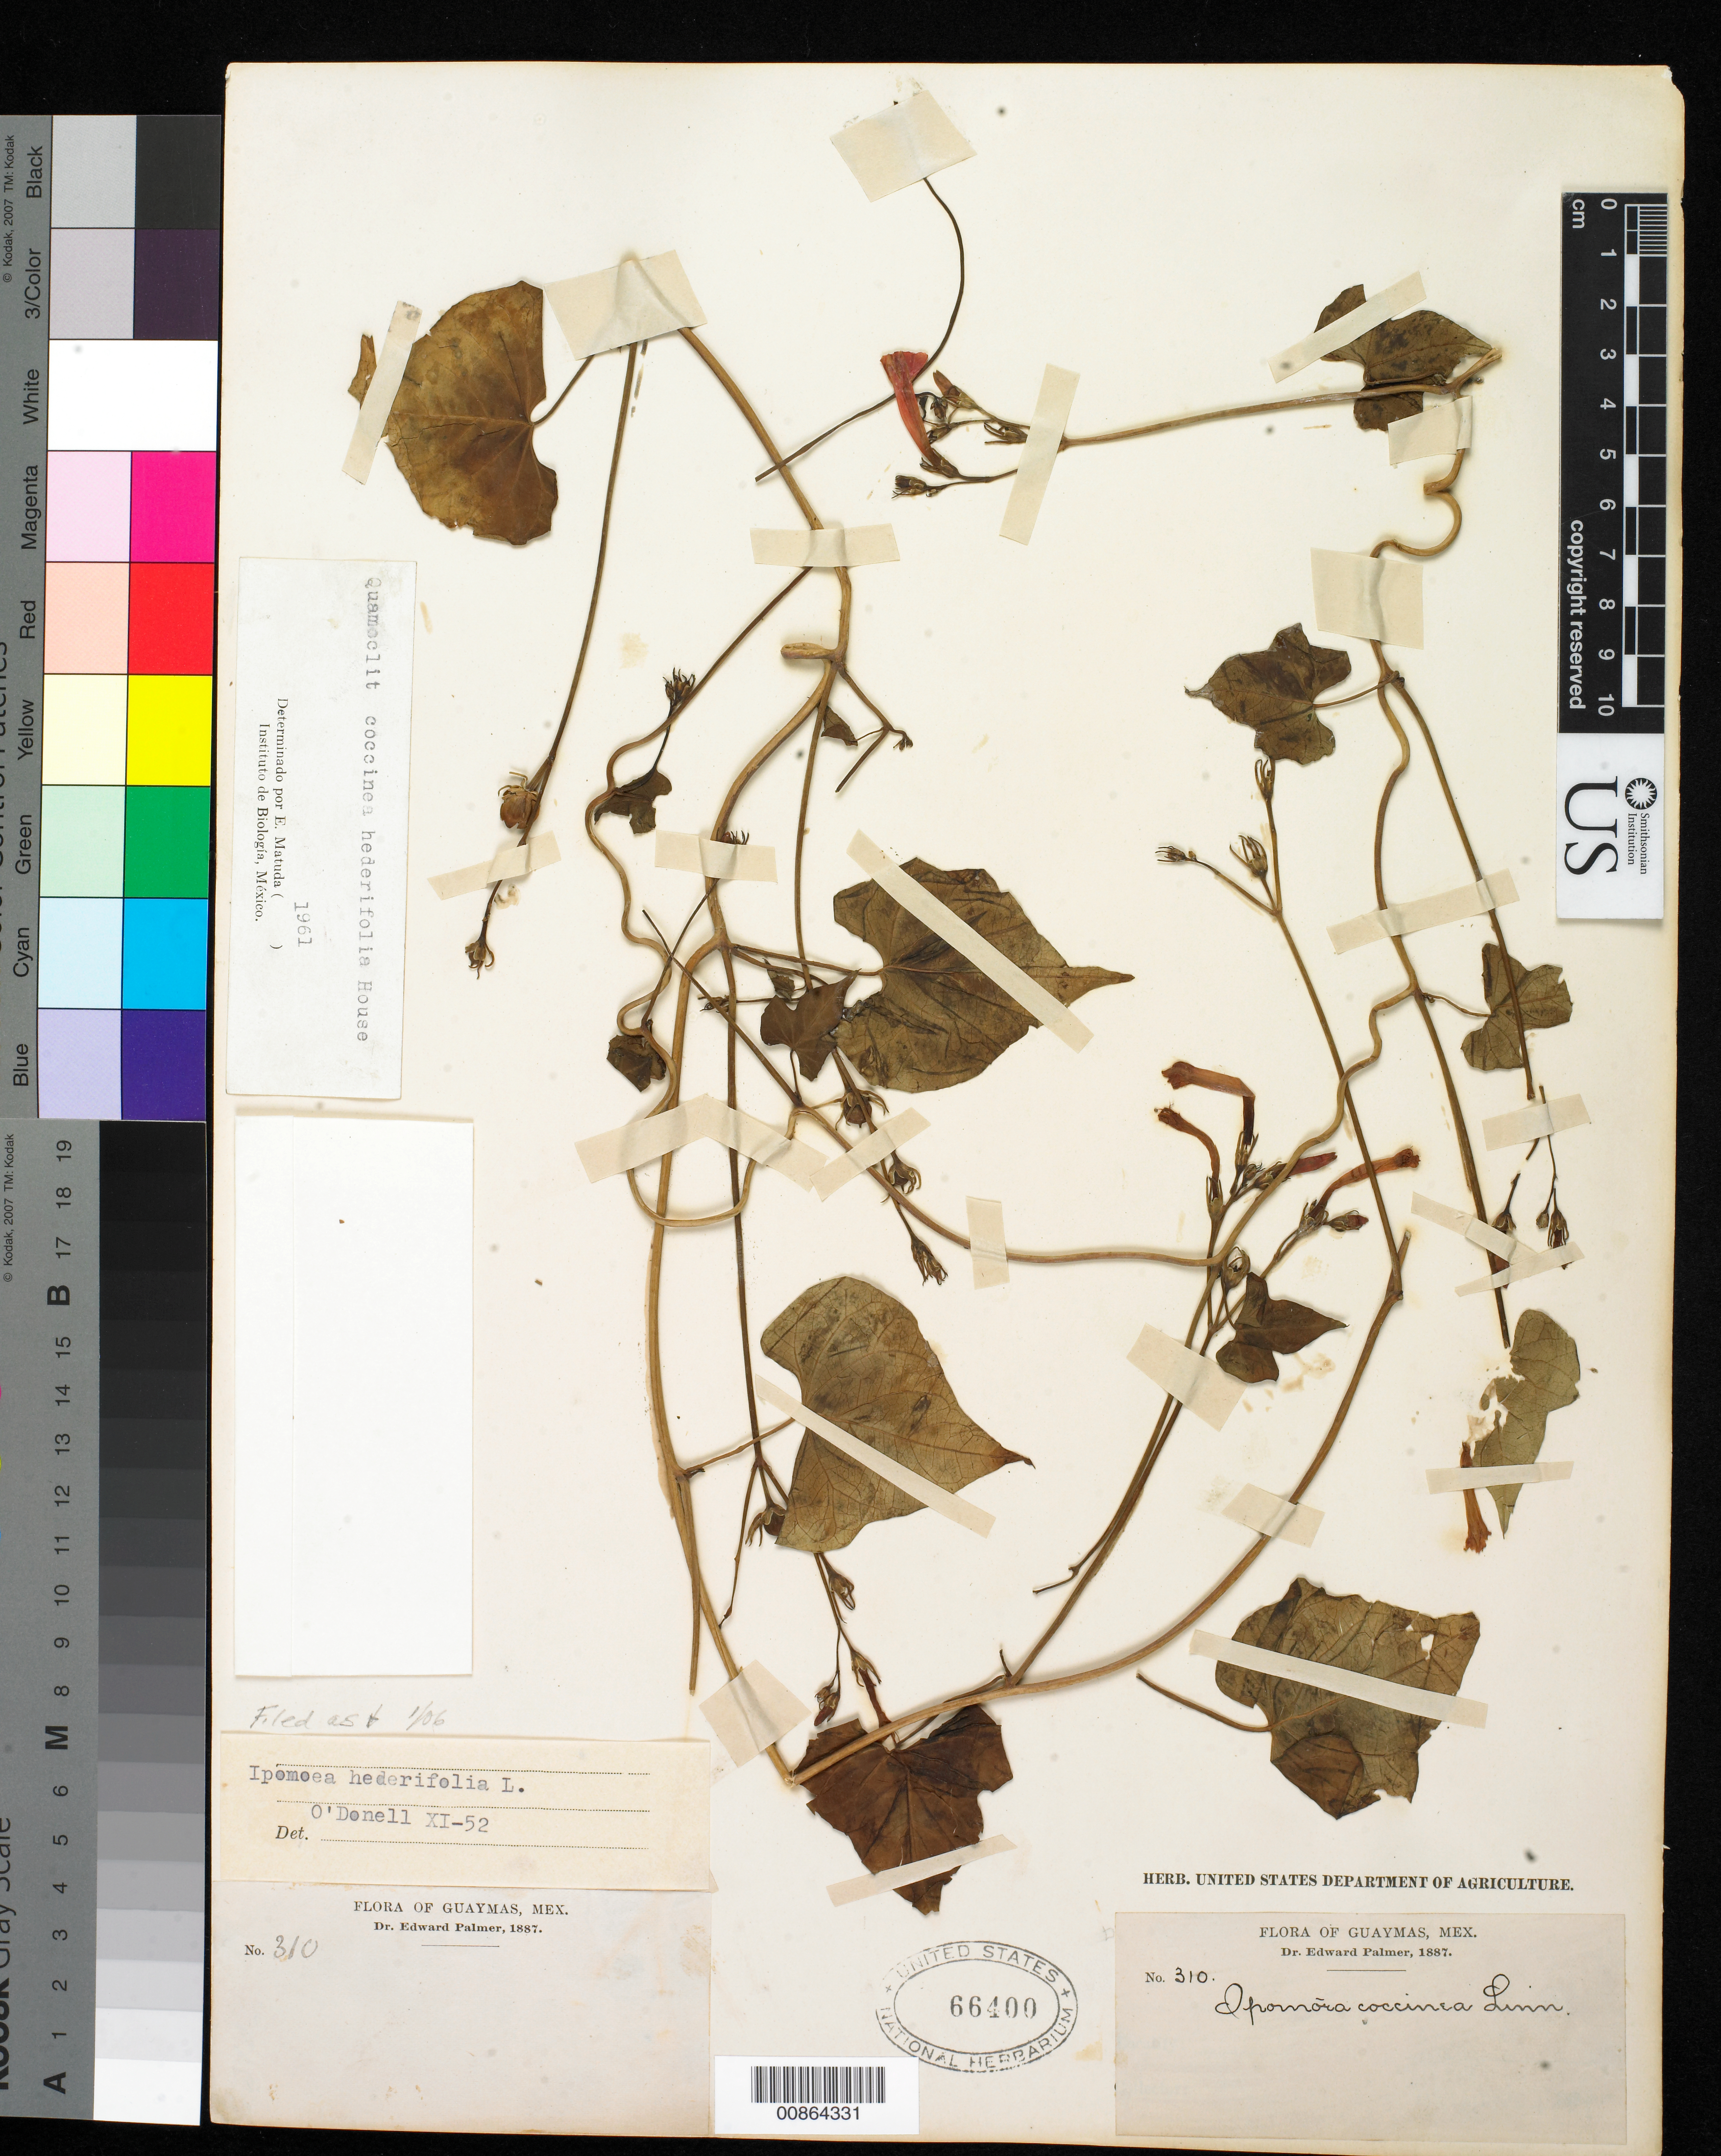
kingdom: Plantae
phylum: Tracheophyta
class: Magnoliopsida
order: Solanales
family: Convolvulaceae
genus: Ipomoea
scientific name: Ipomoea hederifolia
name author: L.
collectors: E. Palmer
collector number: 310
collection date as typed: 1887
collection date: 1887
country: Mexico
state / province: Sonora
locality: Guaymas, Sonora.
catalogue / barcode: US 66400